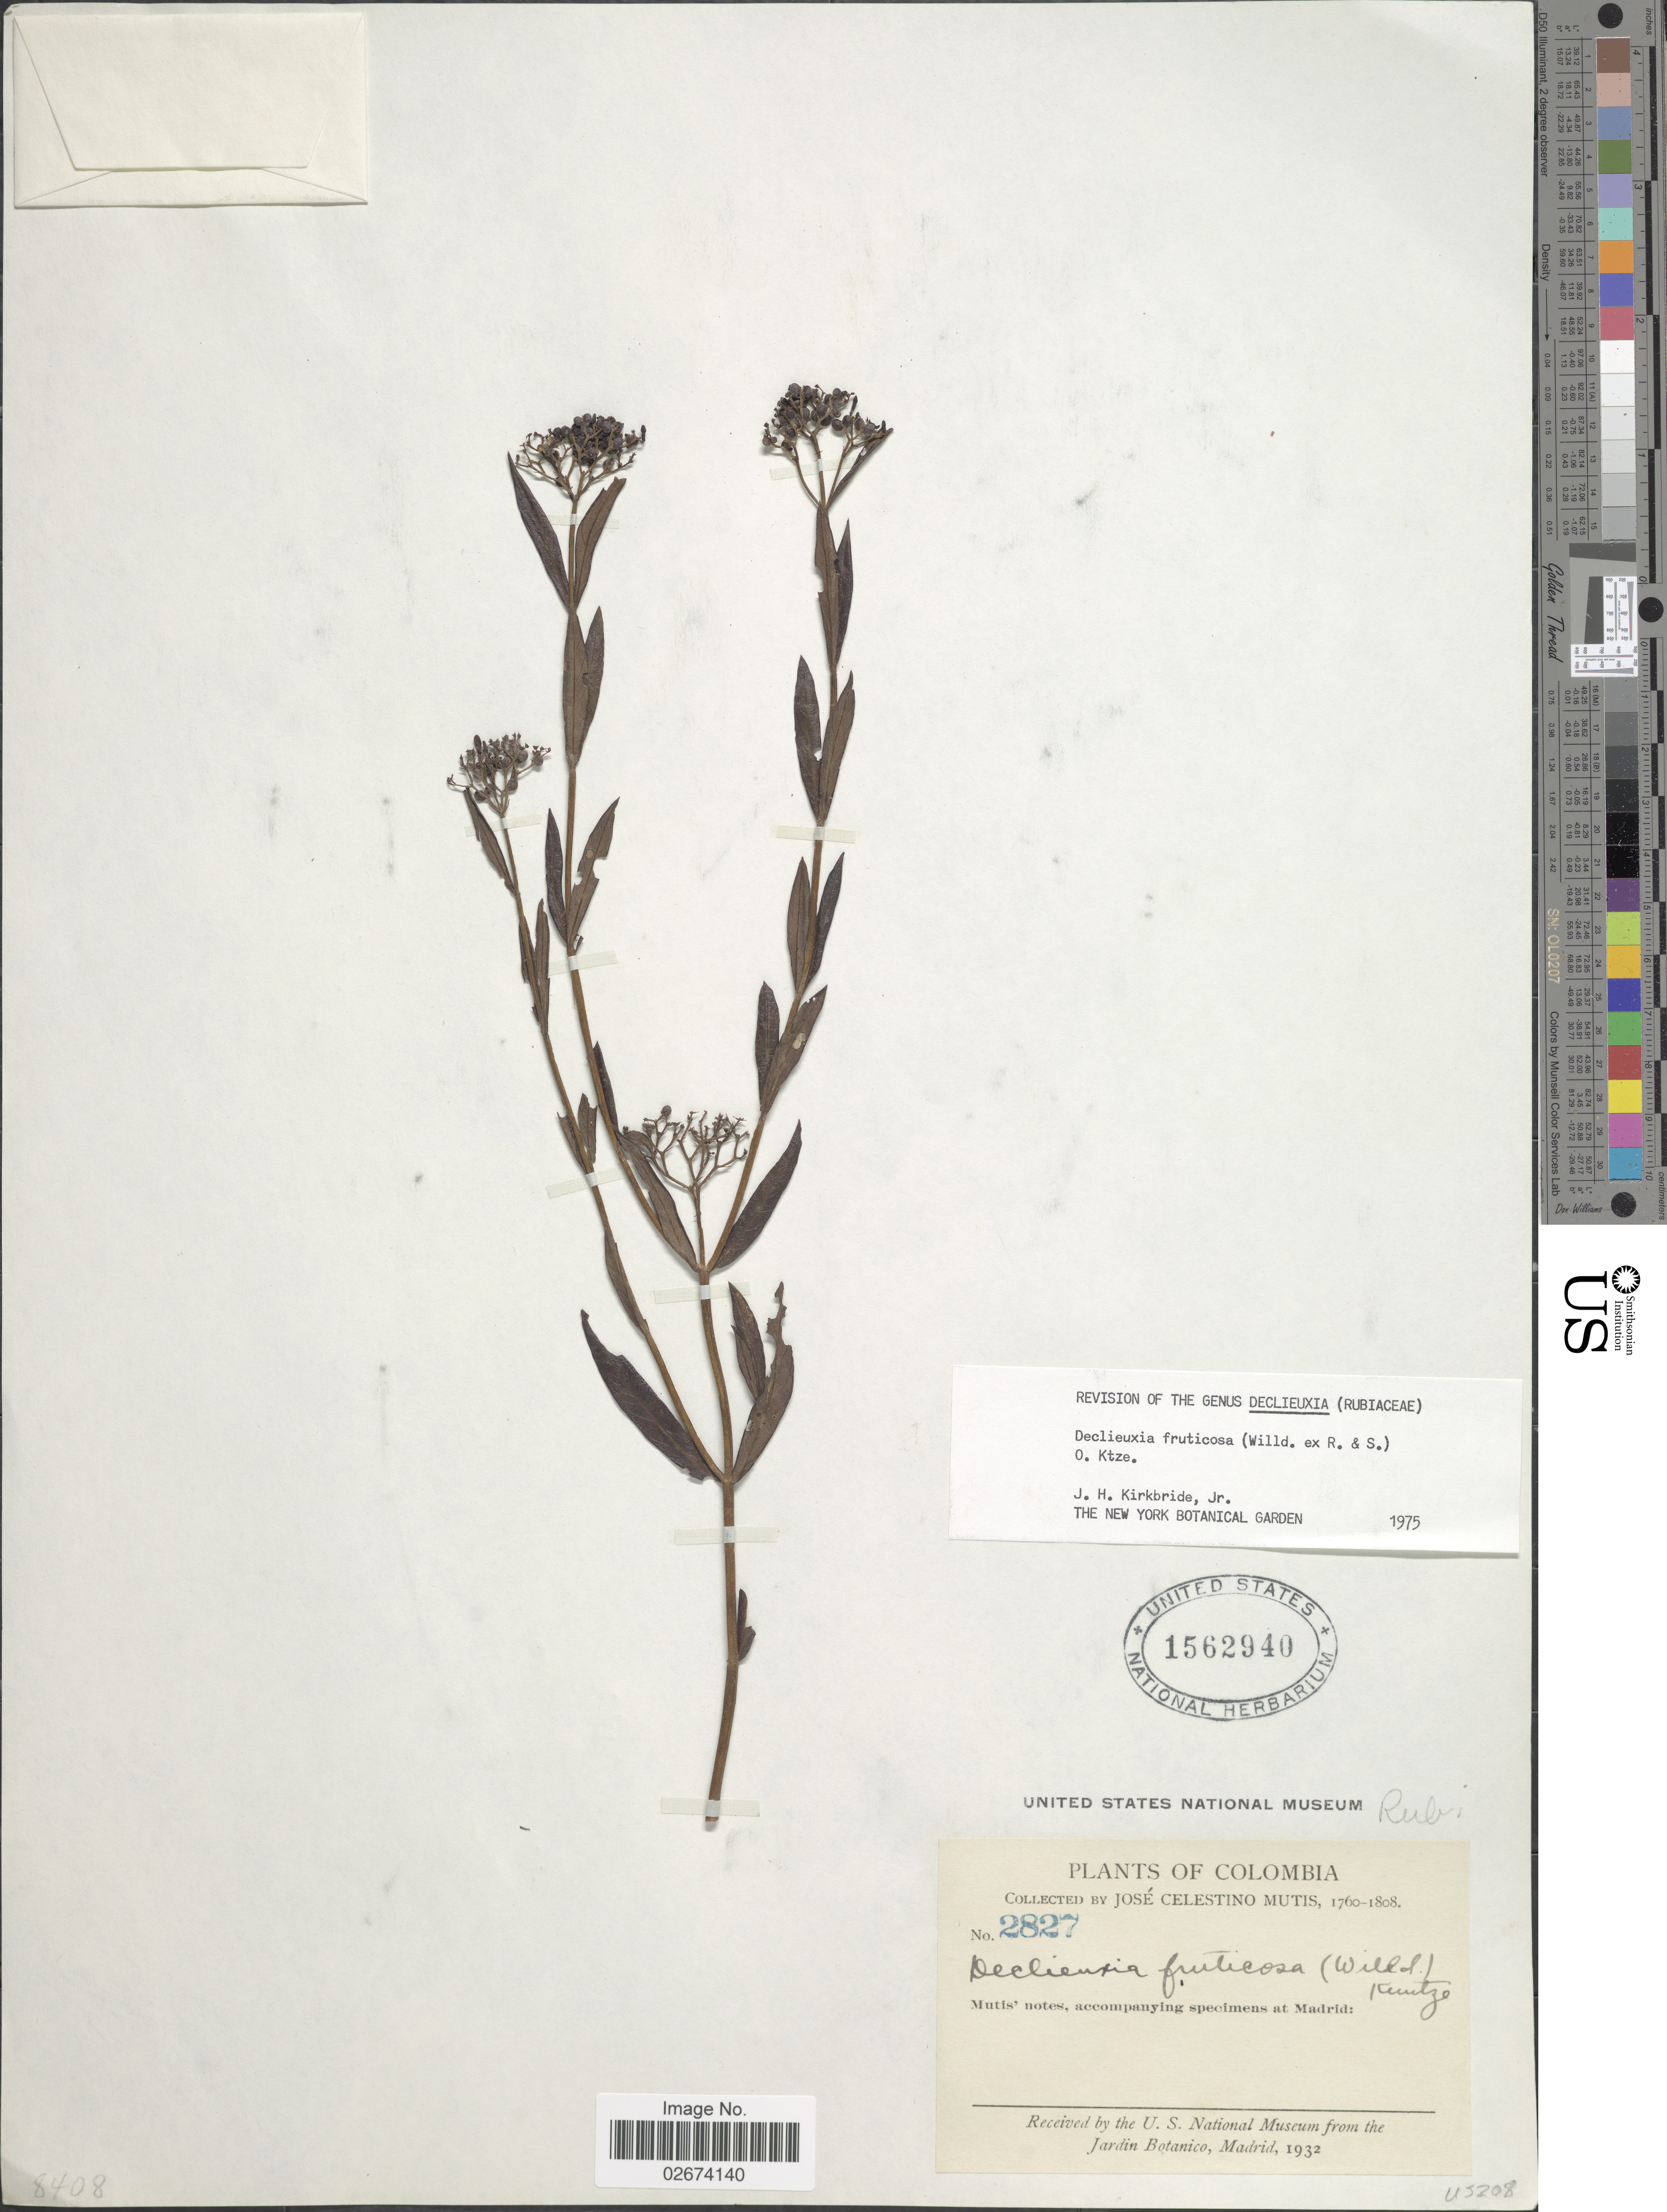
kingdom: Plantae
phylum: Tracheophyta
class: Magnoliopsida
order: Gentianales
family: Rubiaceae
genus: Declieuxia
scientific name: Declieuxia fruticosa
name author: (Willd. ex Roem. & Schult.) Kuntze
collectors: J. C. B. Mutis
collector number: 2827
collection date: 1760/1808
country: Colombia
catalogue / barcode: US 1562940